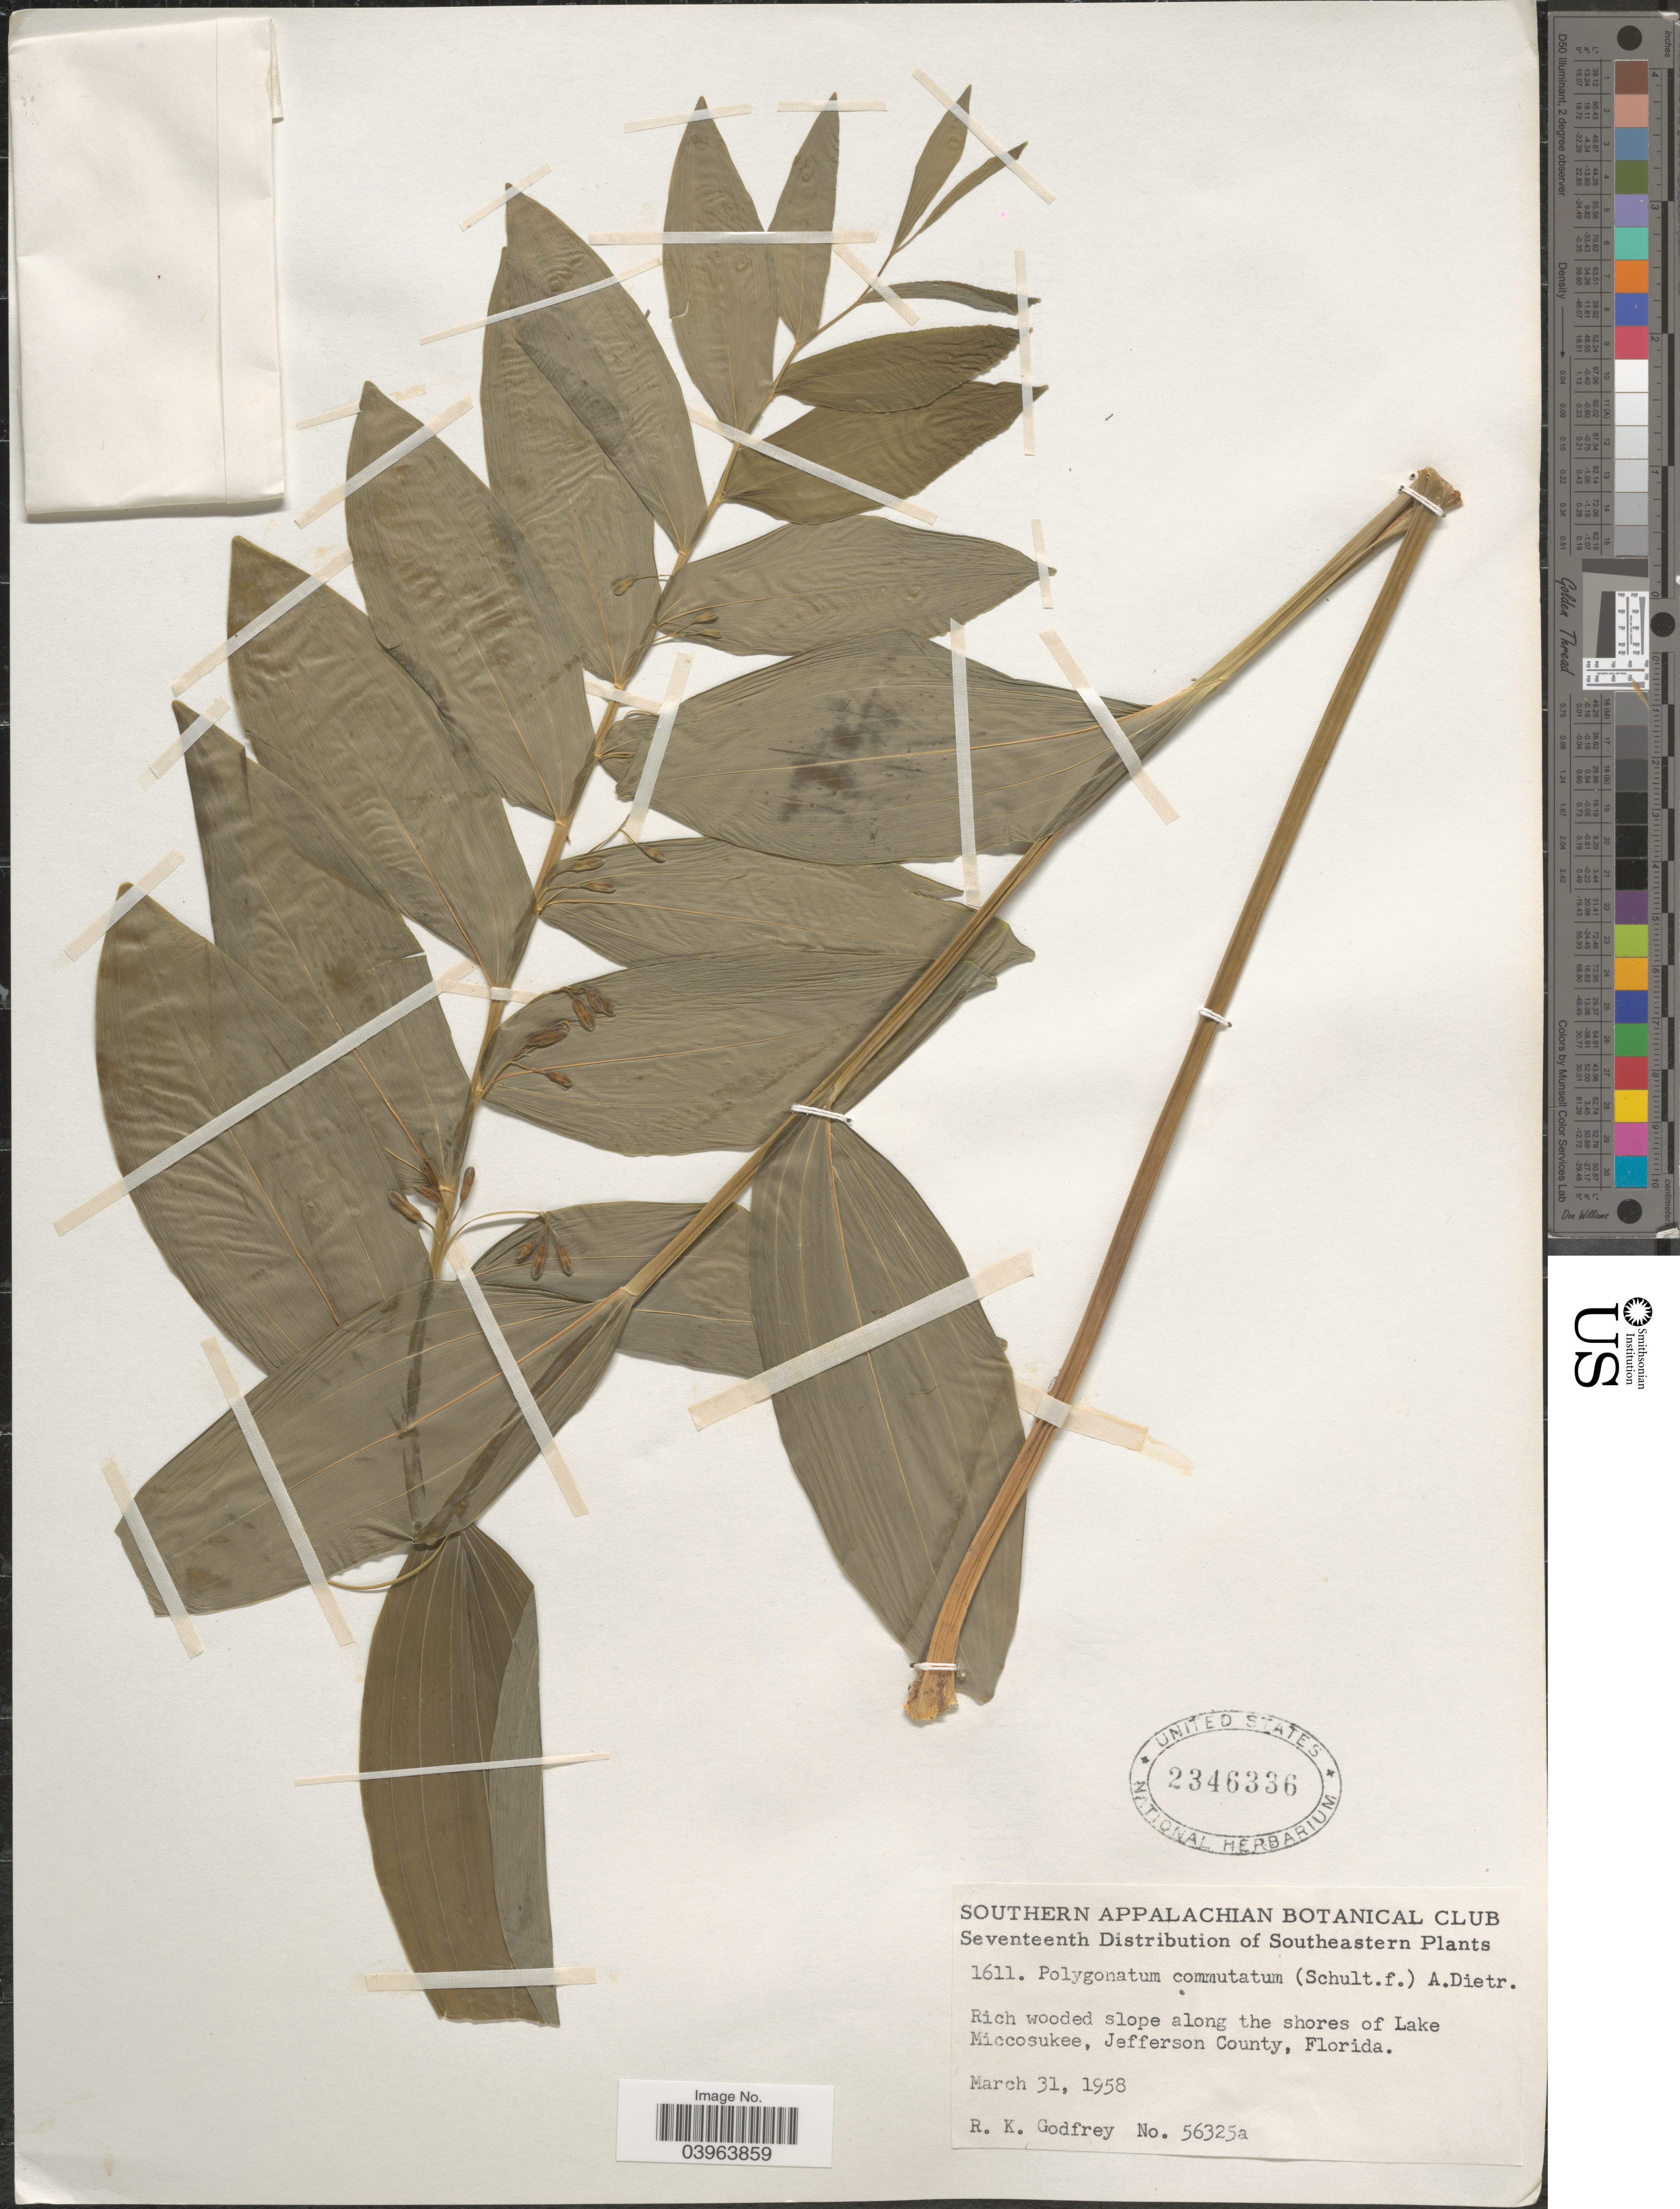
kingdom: Plantae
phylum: Tracheophyta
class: Liliopsida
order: Asparagales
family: Asparagaceae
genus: Polygonatum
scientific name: Polygonatum commutatum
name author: (Schult. f.) A. Dietr.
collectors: R. K. Godfrey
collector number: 56325a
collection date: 1958-03-31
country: United States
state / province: Florida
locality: Southeastern. Rich wooded slope along the shores of Lake Miccosukee, Jefferson County.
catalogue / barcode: US 2346336